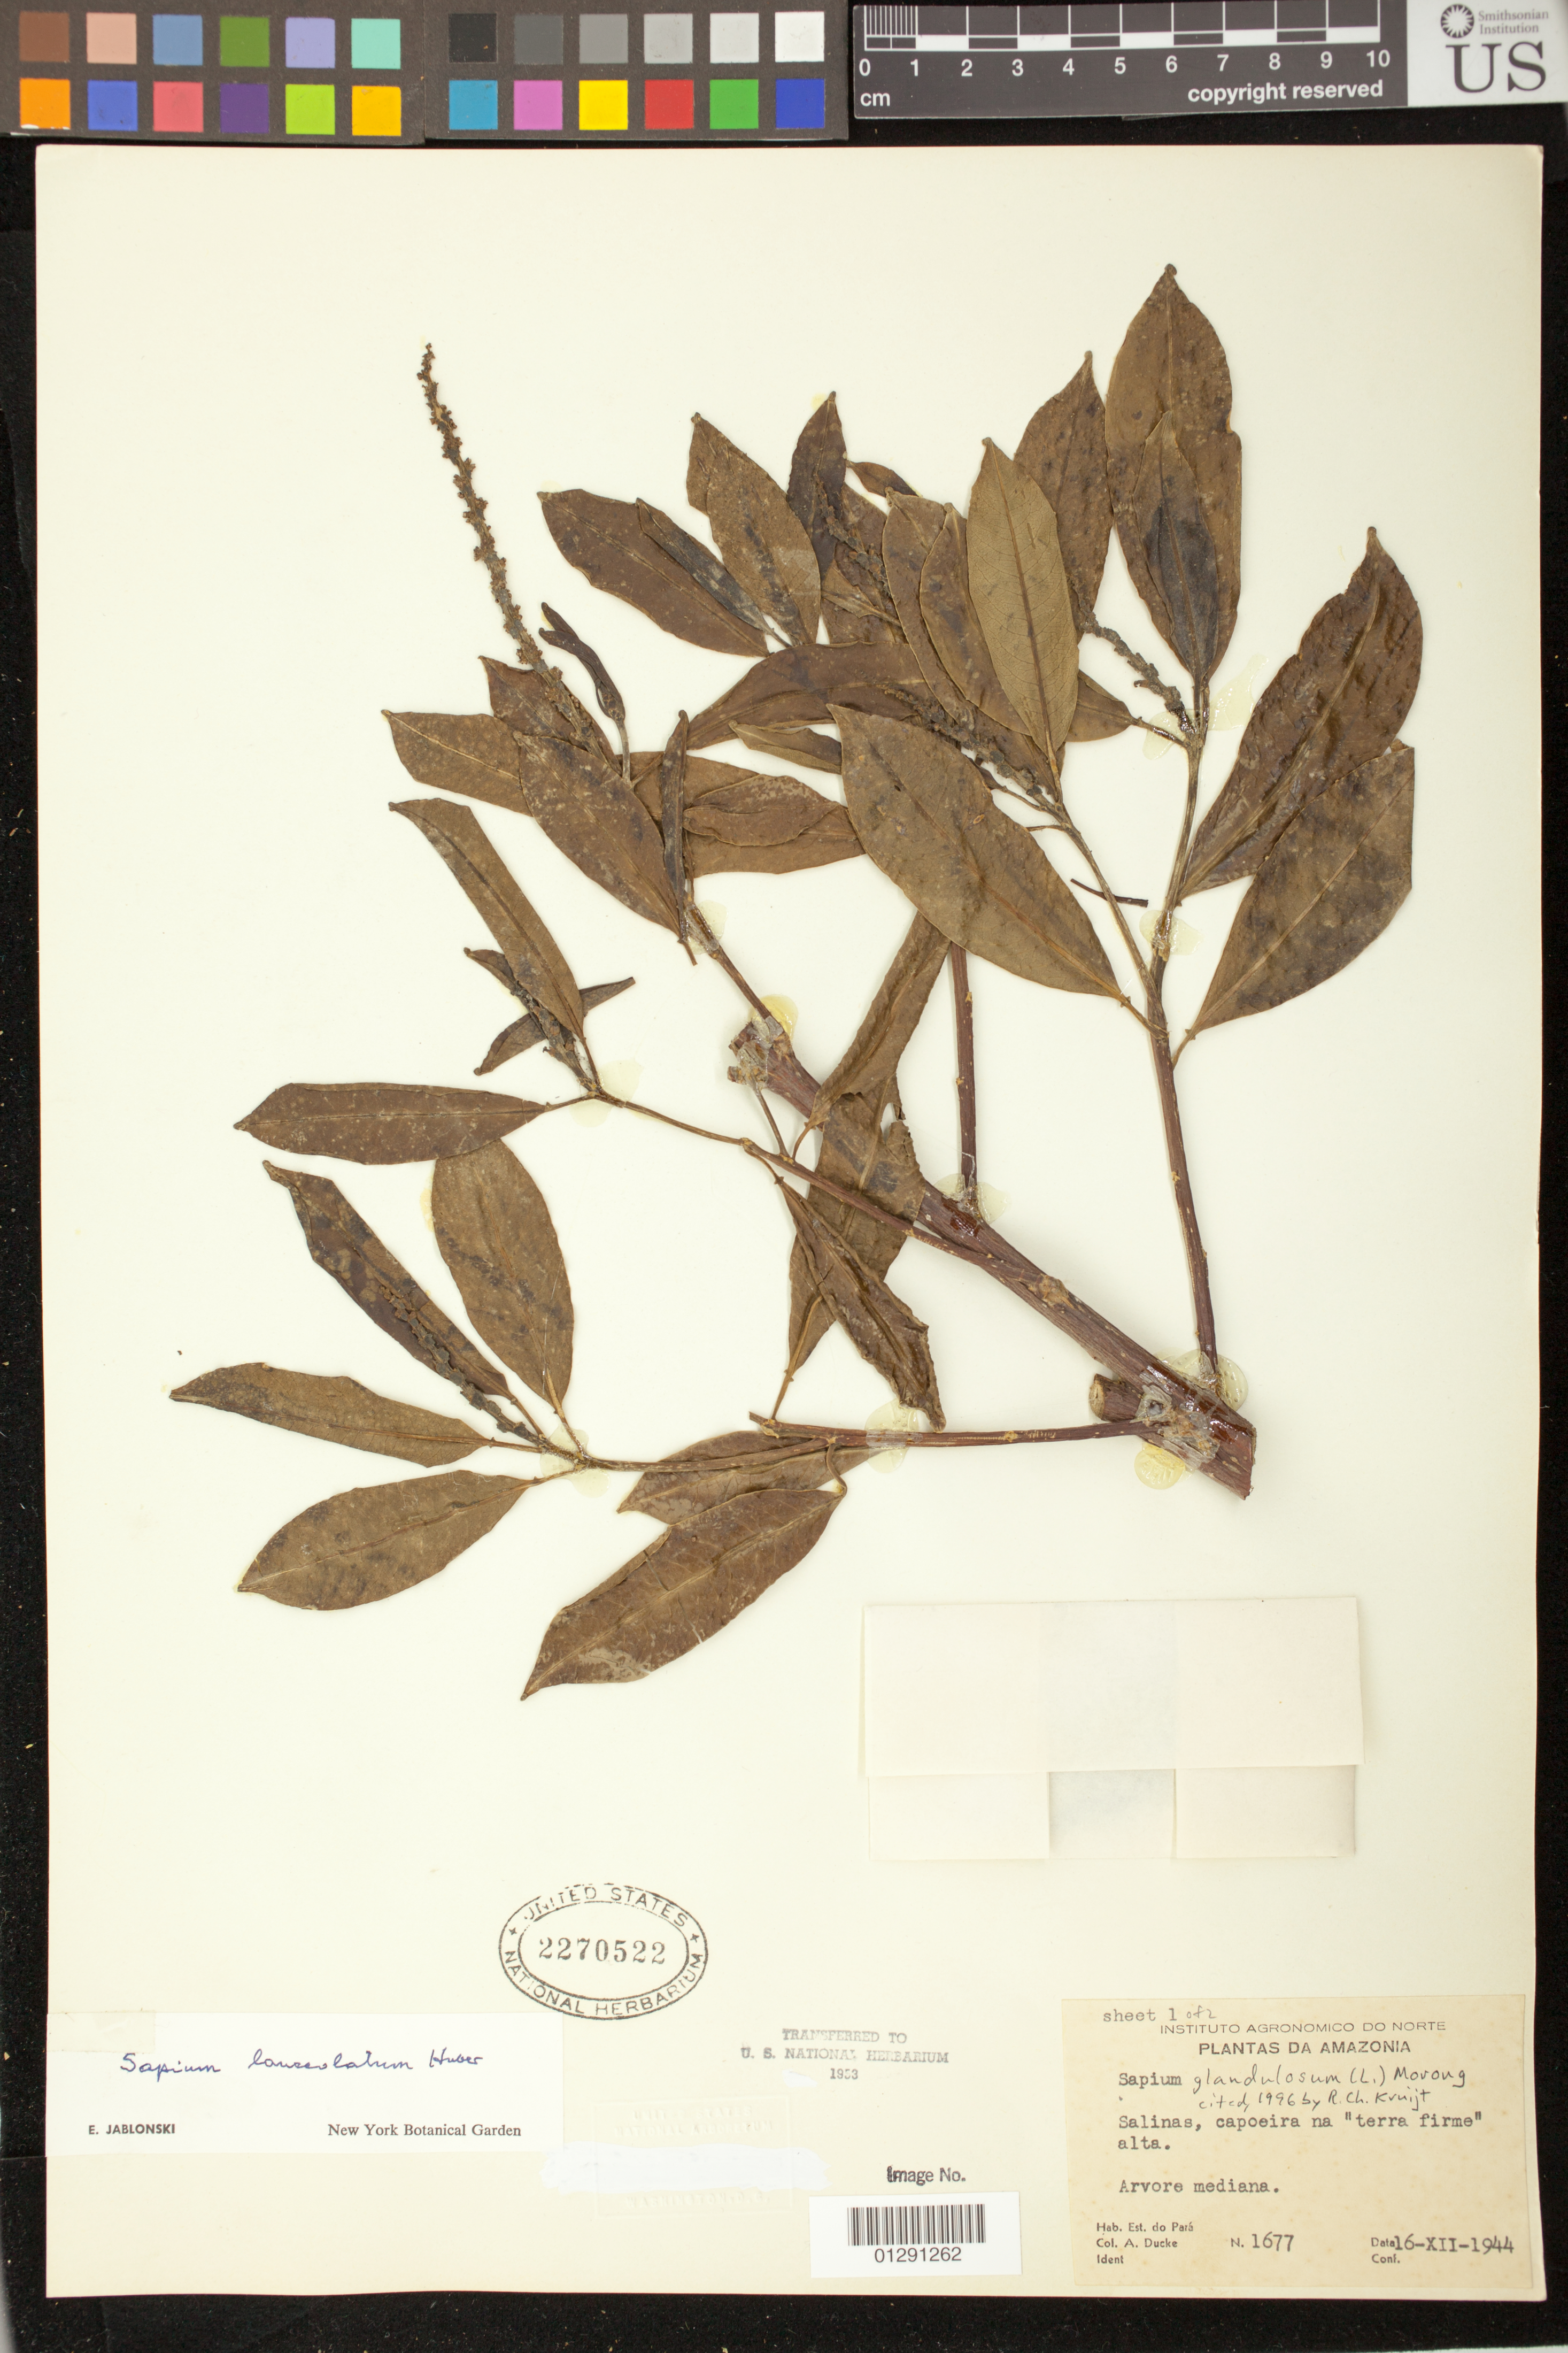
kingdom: Plantae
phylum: Tracheophyta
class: Magnoliopsida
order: Malpighiales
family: Euphorbiaceae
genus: Sapium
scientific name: Sapium glandulatum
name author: (Vell.) Pax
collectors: A. Ducke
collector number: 1677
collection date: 1944-12-16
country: Brazil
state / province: Para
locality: Salinas, capoeira na 'terra firme' alta.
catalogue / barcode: US 2270522